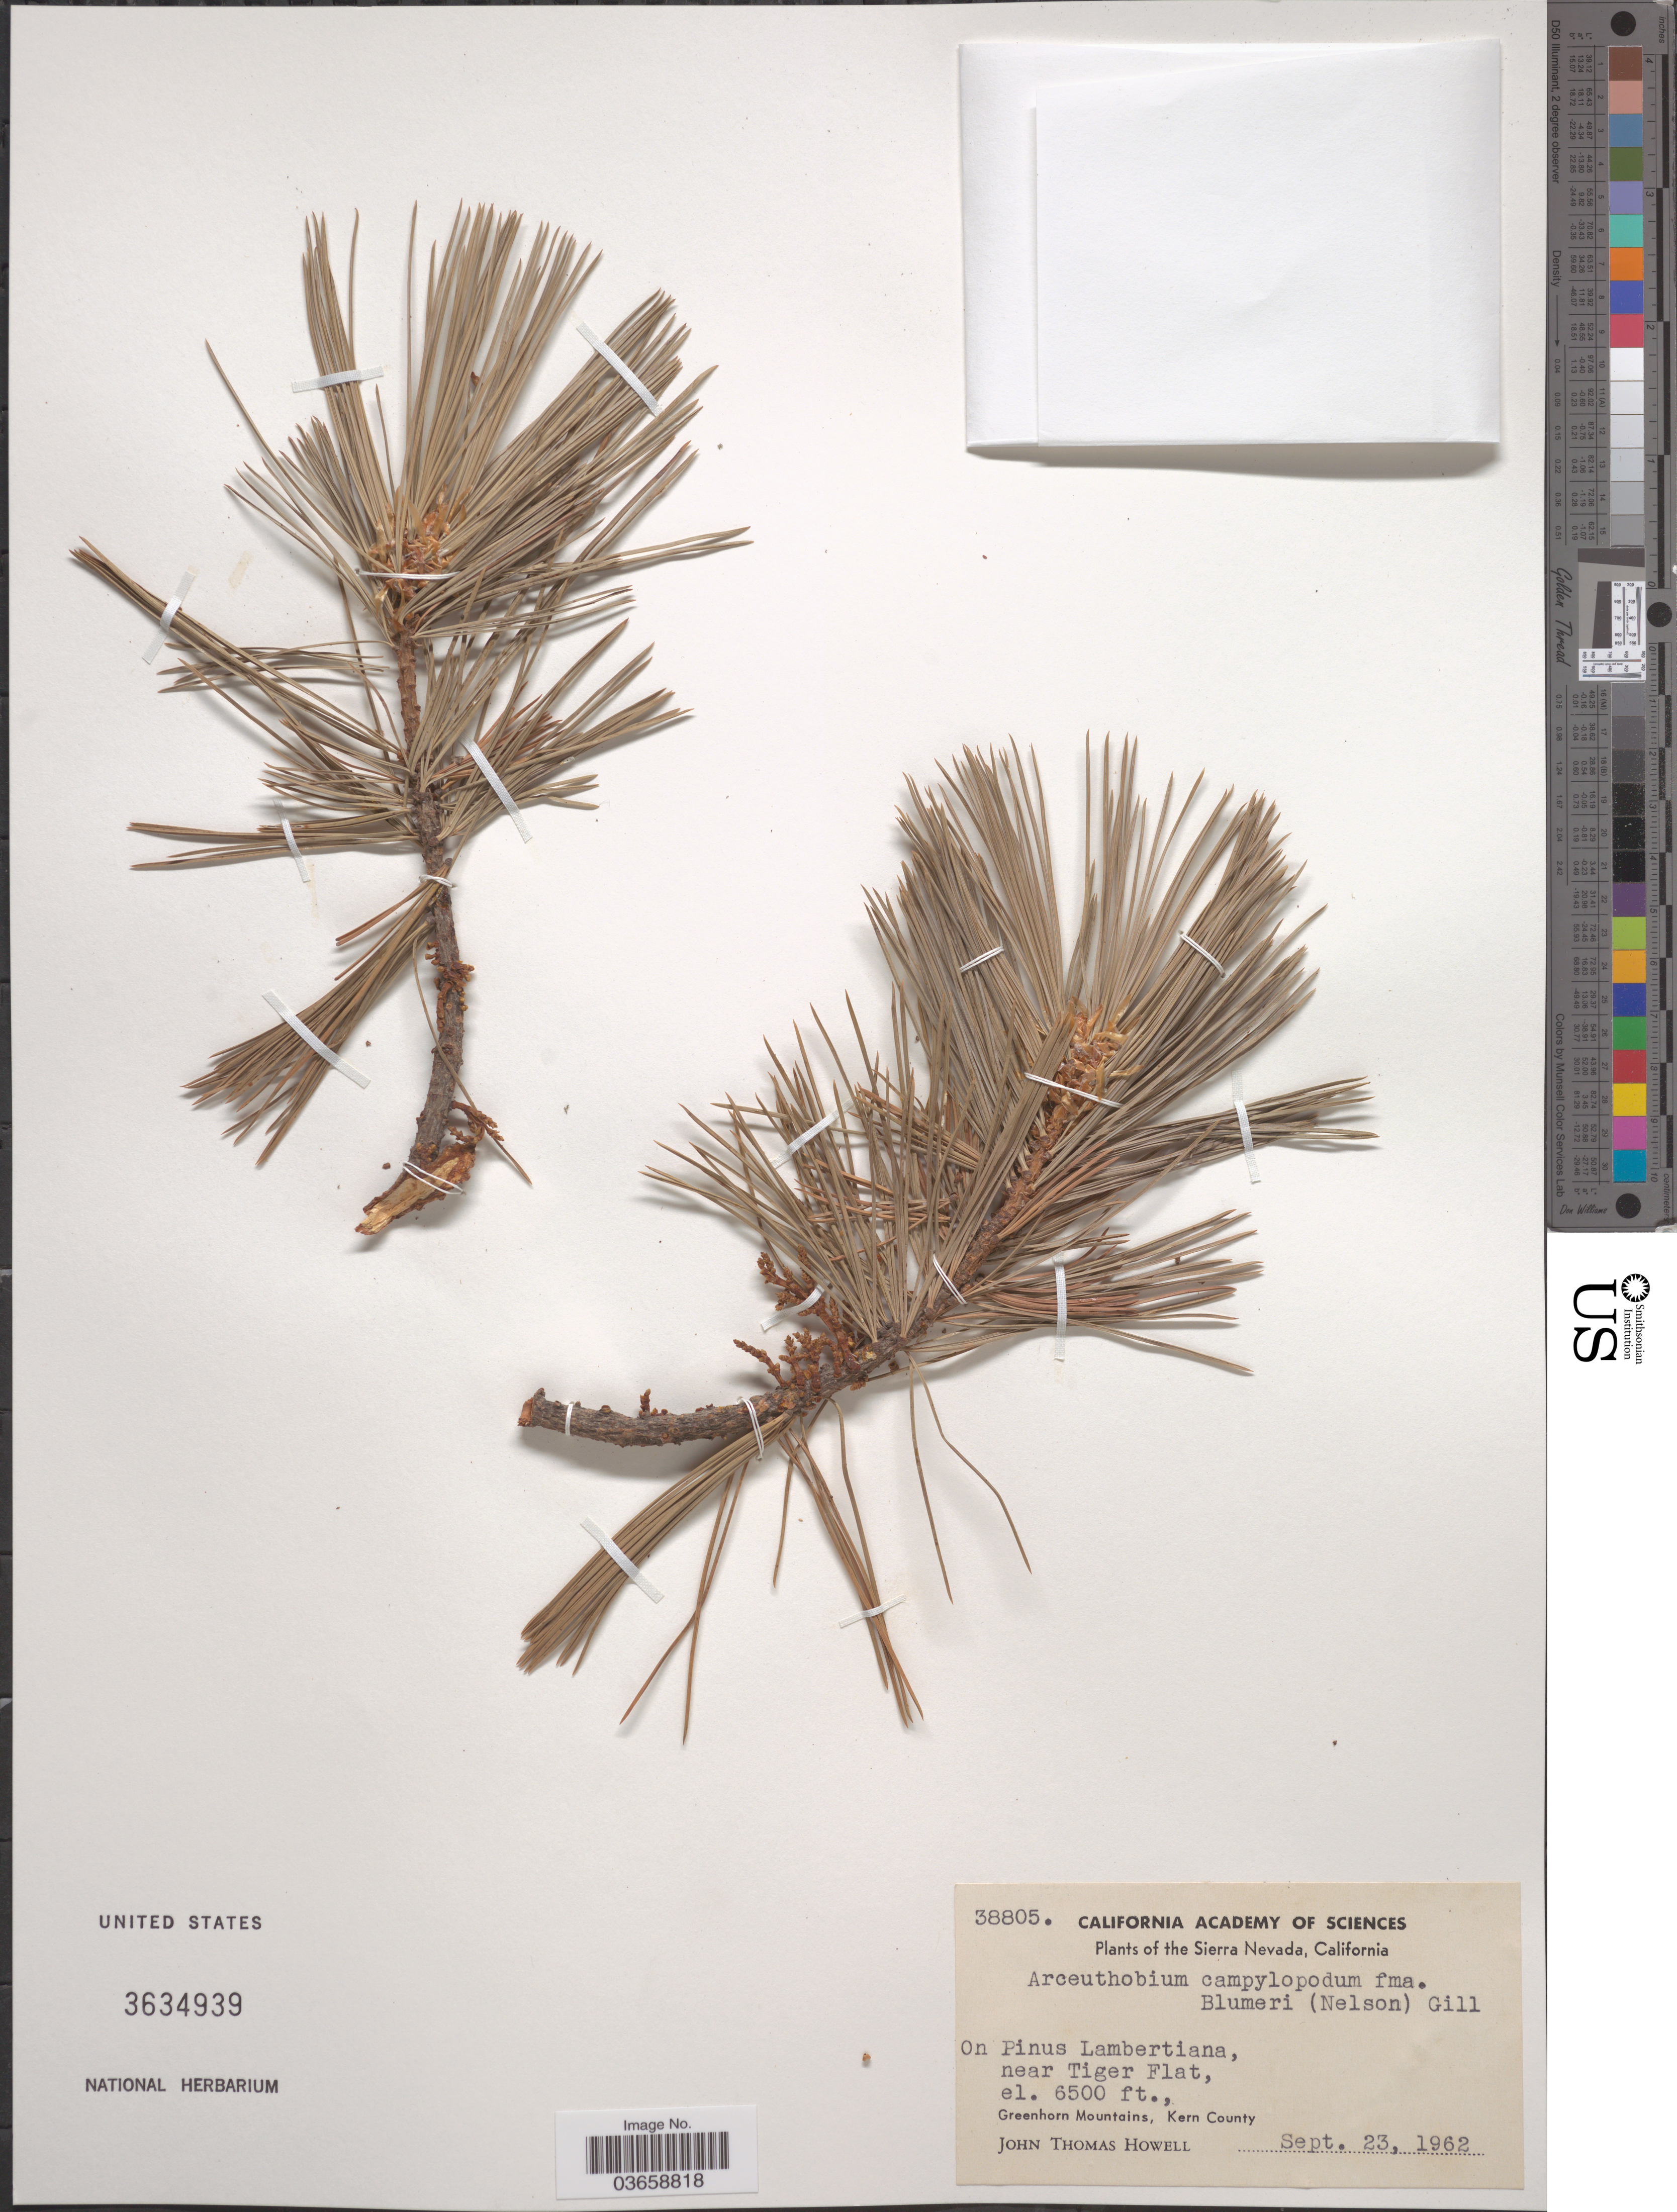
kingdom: Plantae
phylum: Tracheophyta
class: Magnoliopsida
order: Santalales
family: Viscaceae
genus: Arceuthobium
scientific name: Arceuthobium campylopodum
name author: Engelm.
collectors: J. T. Howell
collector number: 38805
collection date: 1962-09-23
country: United States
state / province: California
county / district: Kern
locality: The Sierra Nevada. Near Tiger Flat, Greenhorn Mountains, Kern County.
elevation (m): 1981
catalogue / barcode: US 3634939